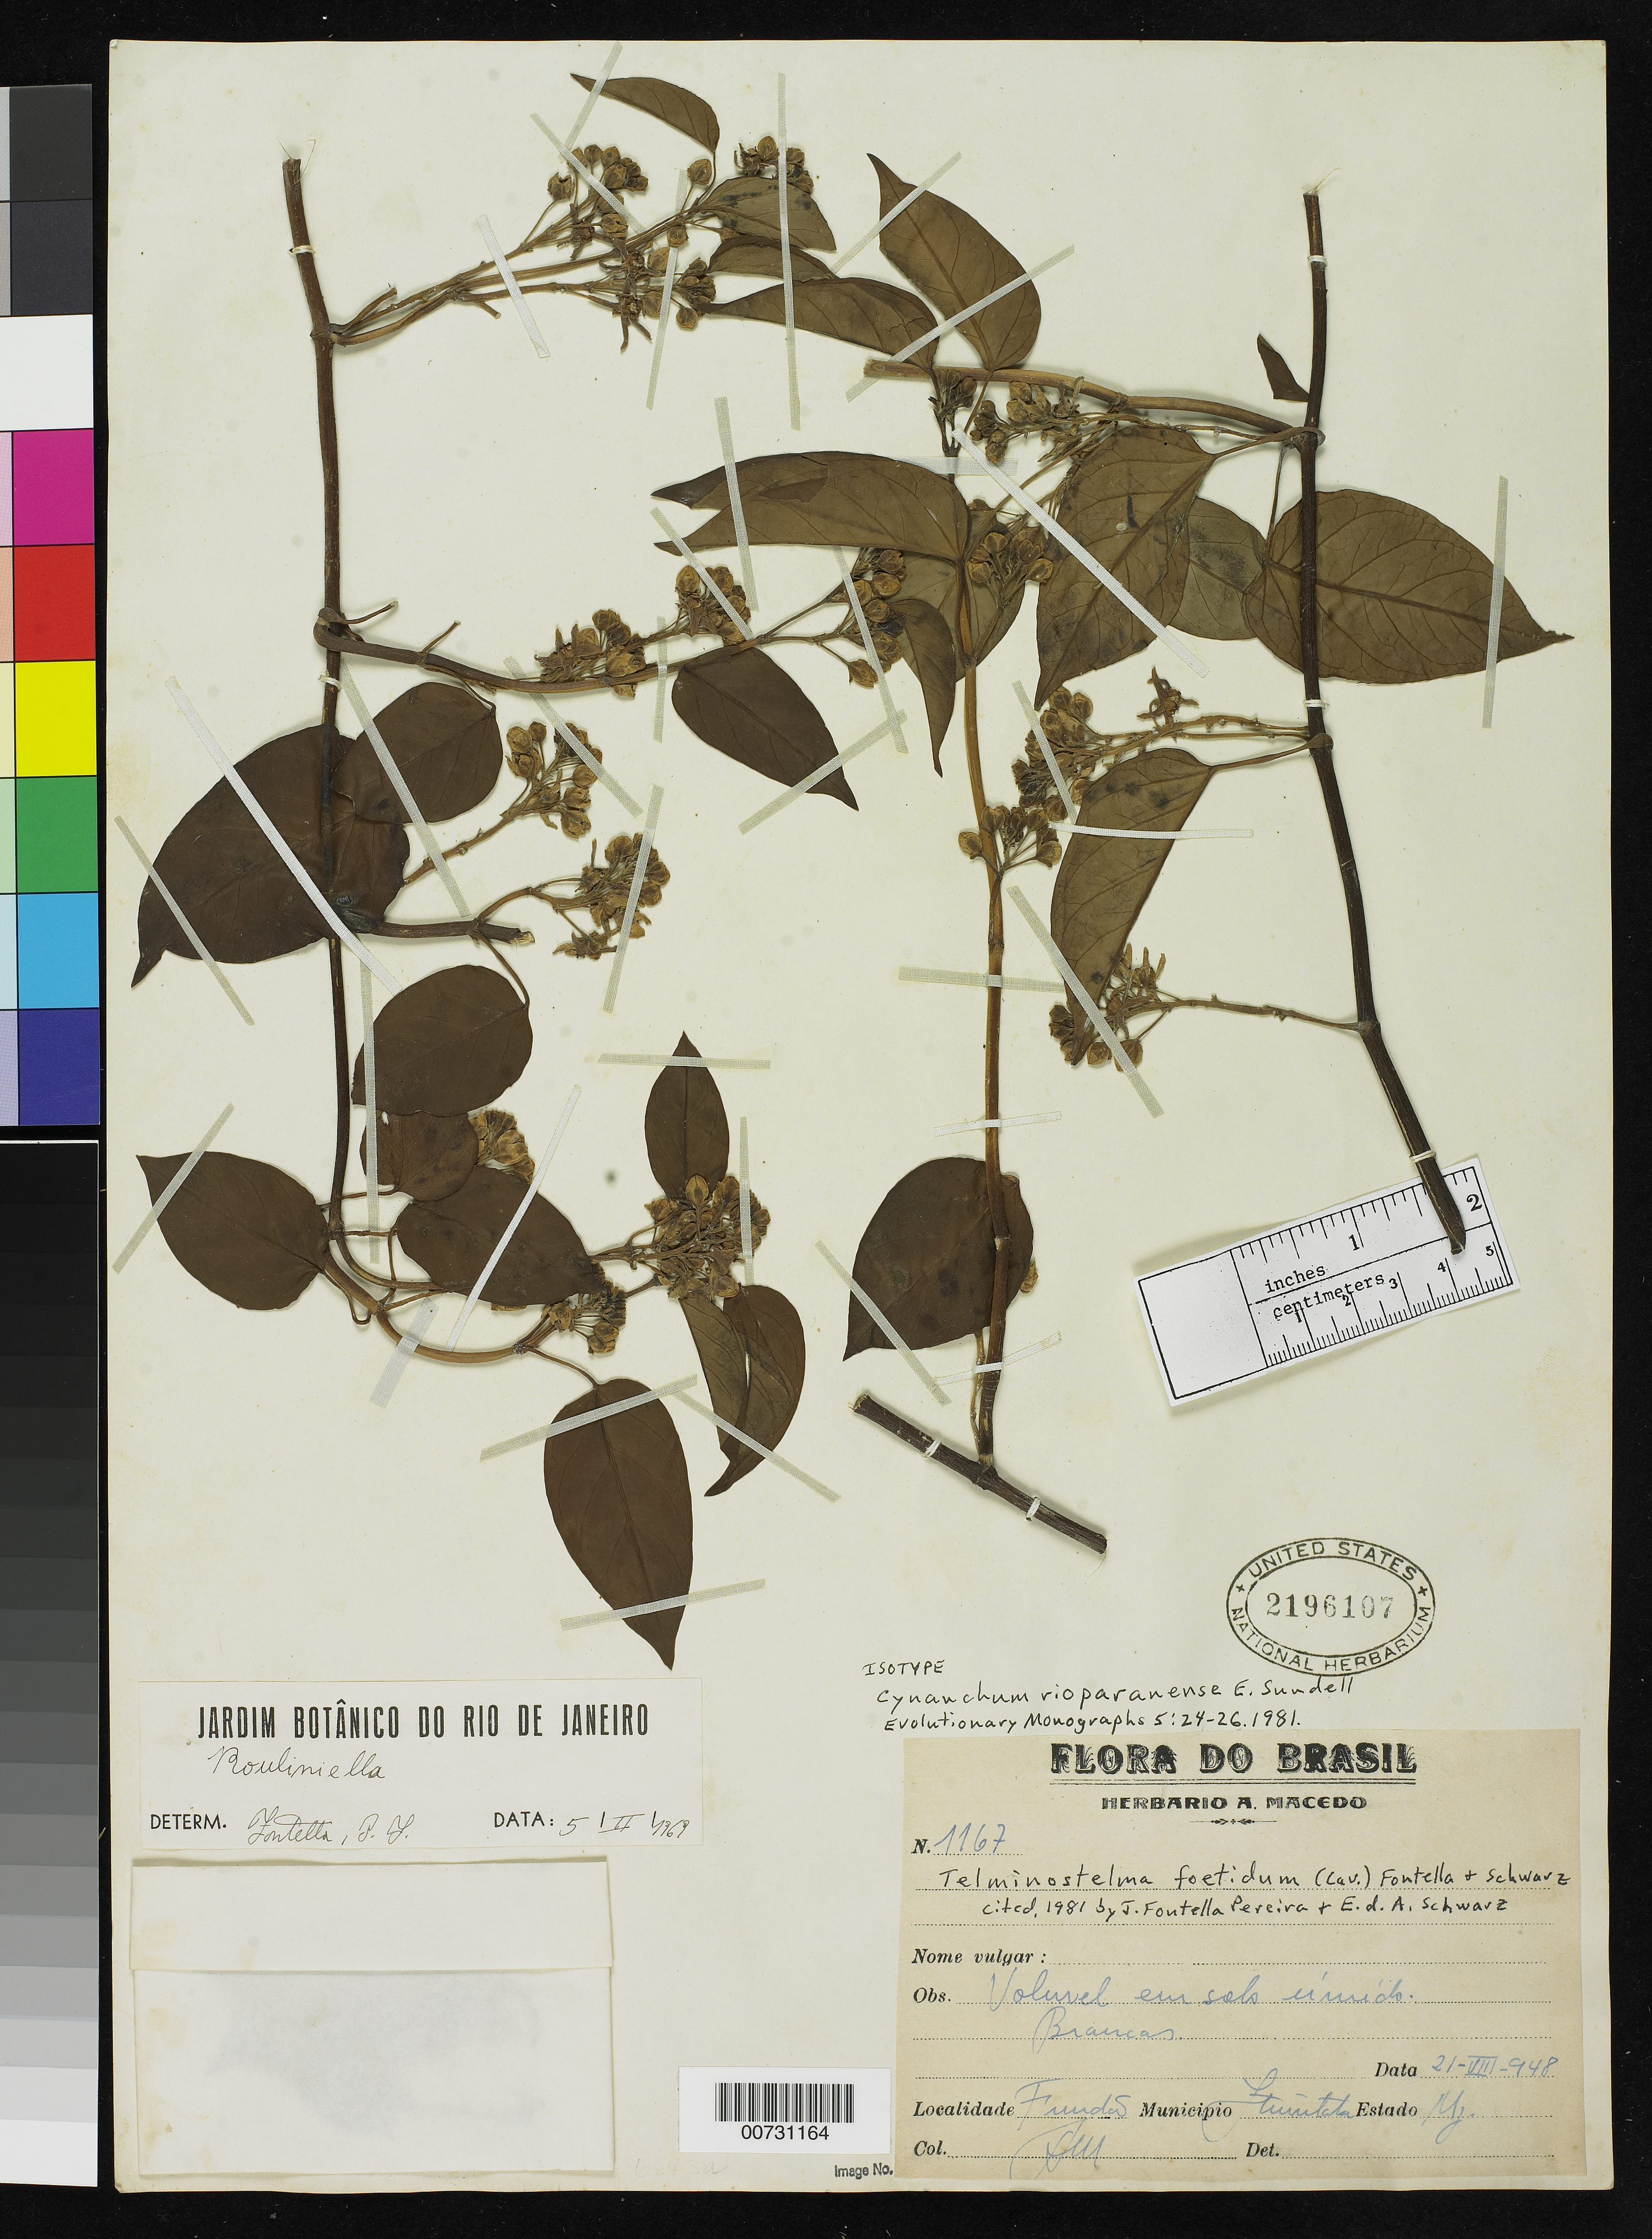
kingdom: Plantae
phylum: Tracheophyta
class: Magnoliopsida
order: Gentianales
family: Apocynaceae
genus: Cynanchum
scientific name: Cynanchum rioparanense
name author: Sundell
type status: Isotype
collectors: A. Macedo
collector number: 1167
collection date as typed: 21 Aug 1948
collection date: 1948-08-21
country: Brazil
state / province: Minas Gerais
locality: Fundao, Municipio Ituiutaba.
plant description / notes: Cited 1981 by J. Fontella Pereira & E.A. Schwarz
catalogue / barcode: US 2196107